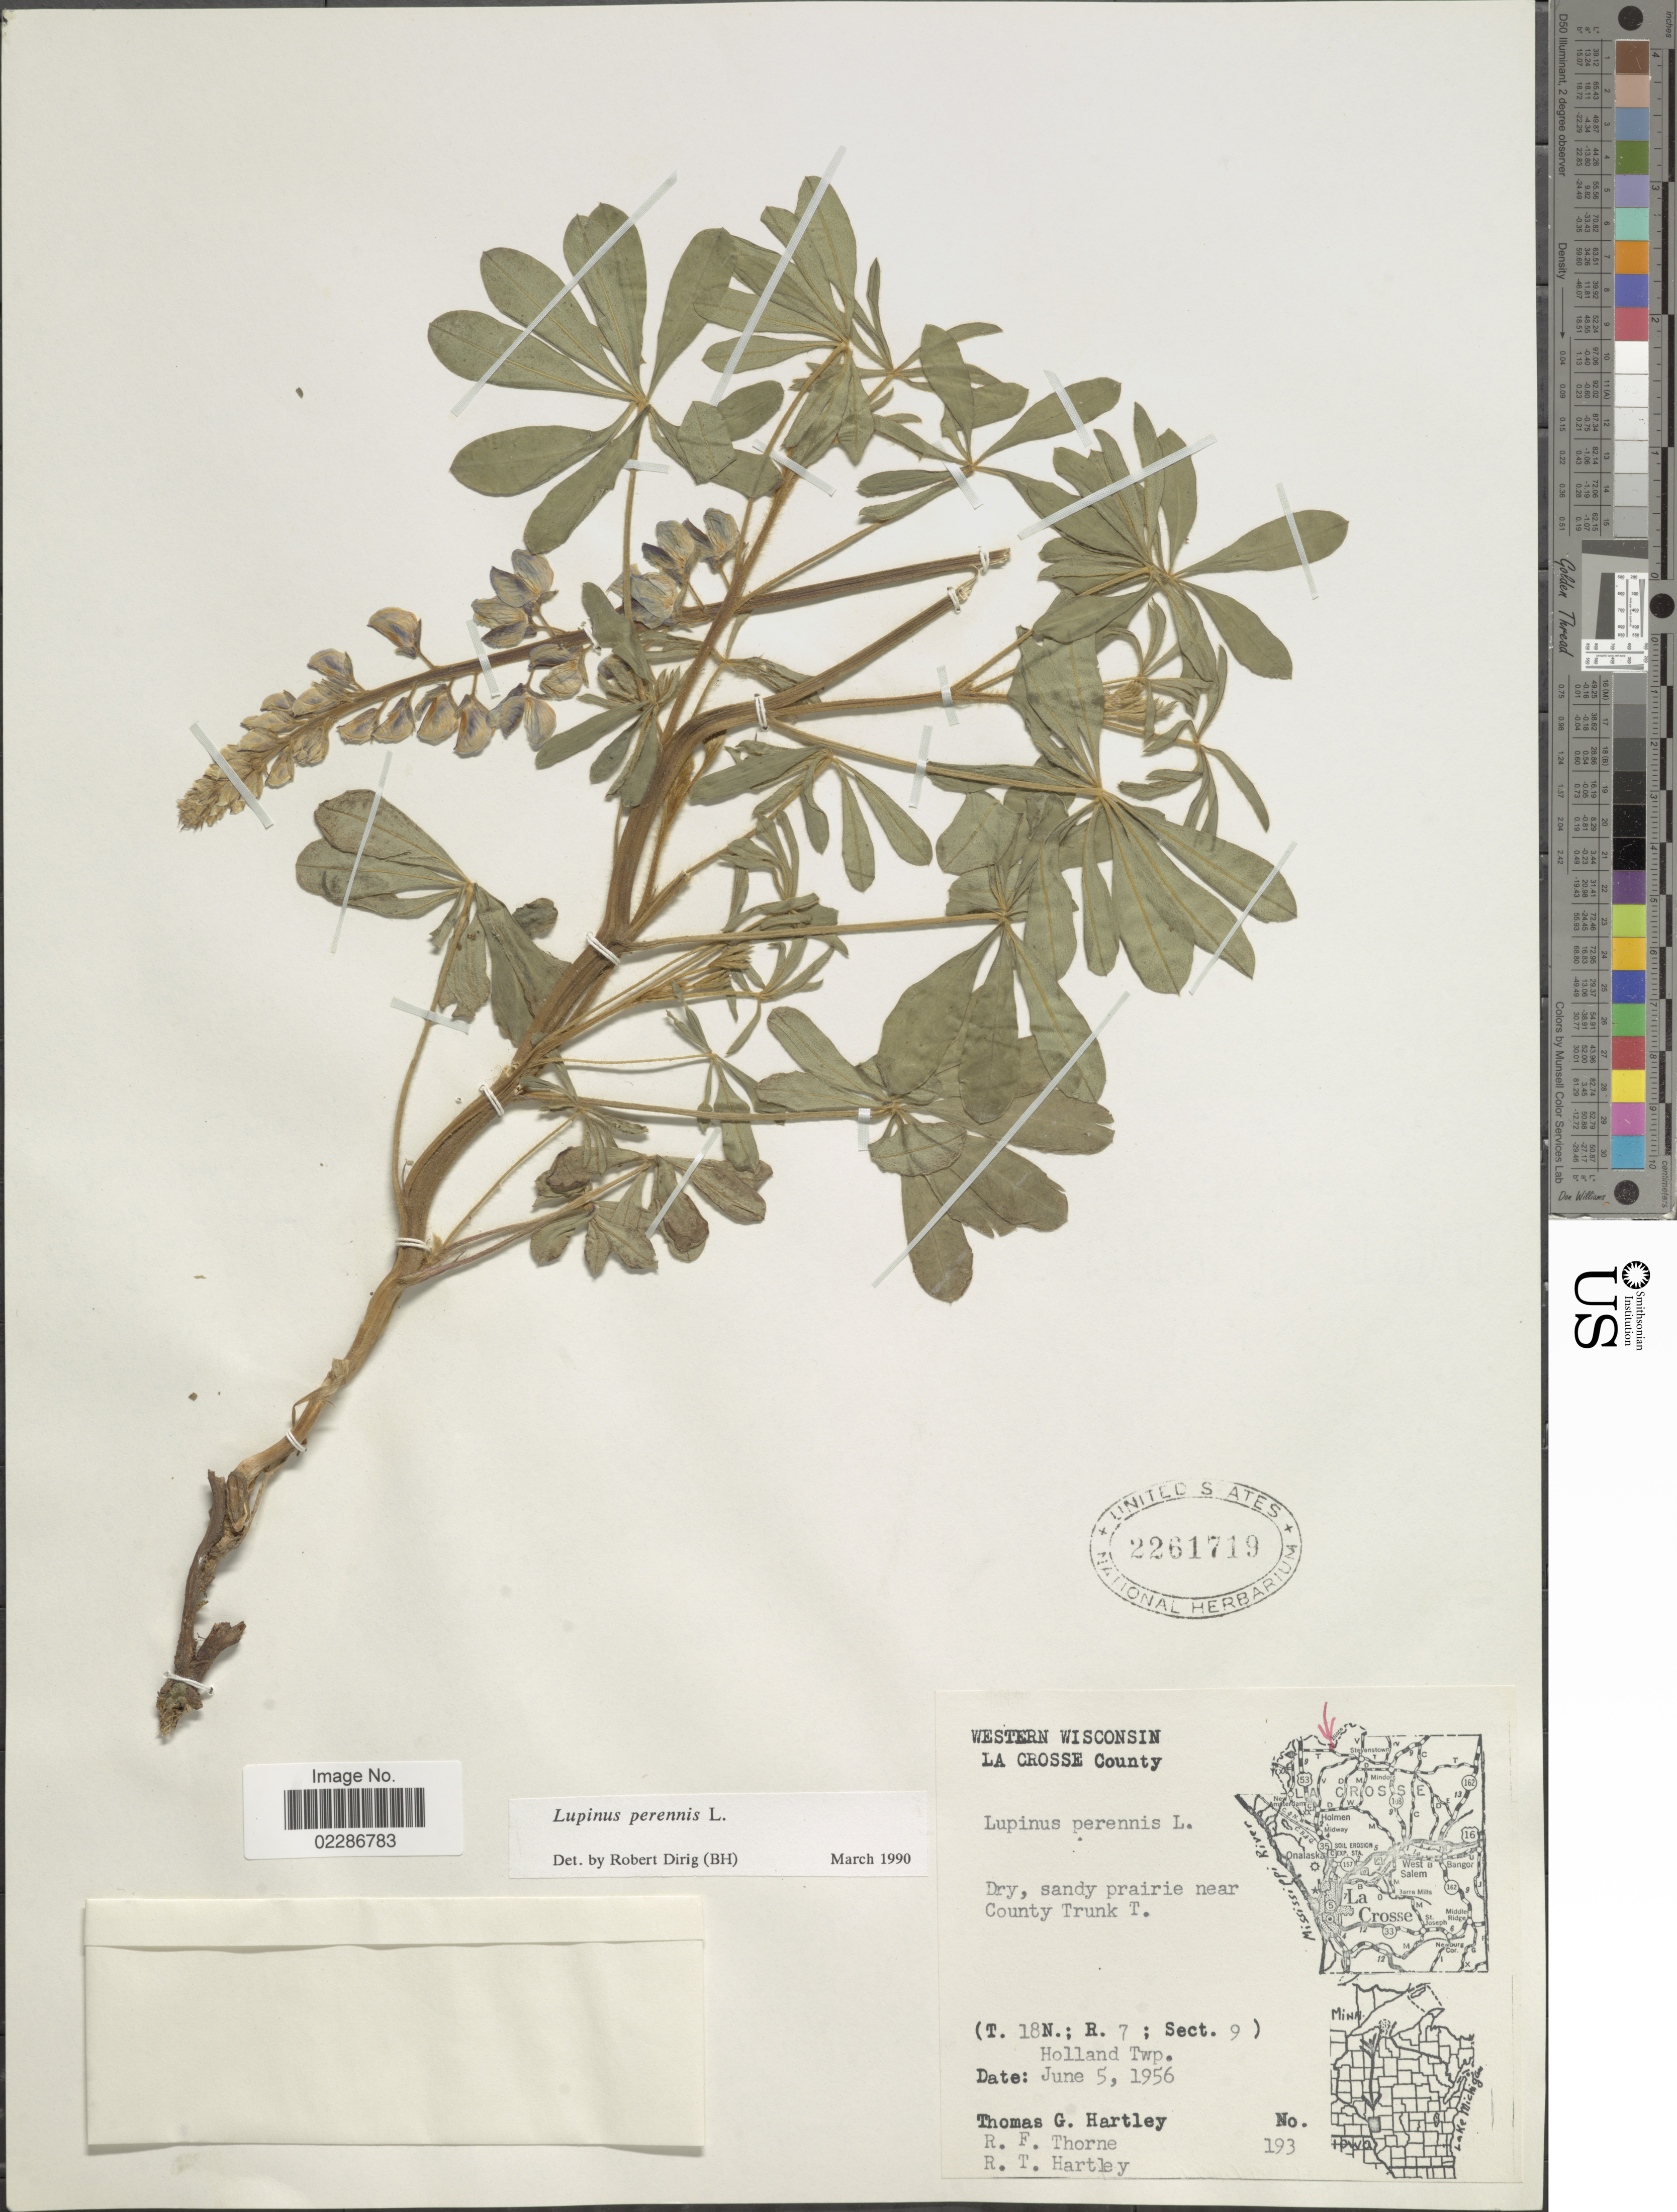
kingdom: Plantae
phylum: Tracheophyta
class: Magnoliopsida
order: Fabales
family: Fabaceae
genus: Lupinus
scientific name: Lupinus perennis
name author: L.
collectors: T. G. Hartley, R. F. Thorne & R. T. Hartley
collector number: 193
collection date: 1956-06-05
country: United States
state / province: Wisconsin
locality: La Crosse County, Dry, sandy prairie near County Trunk T. (T.18N; R. 7; Sect 9) Holland Twp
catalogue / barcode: US 2261719